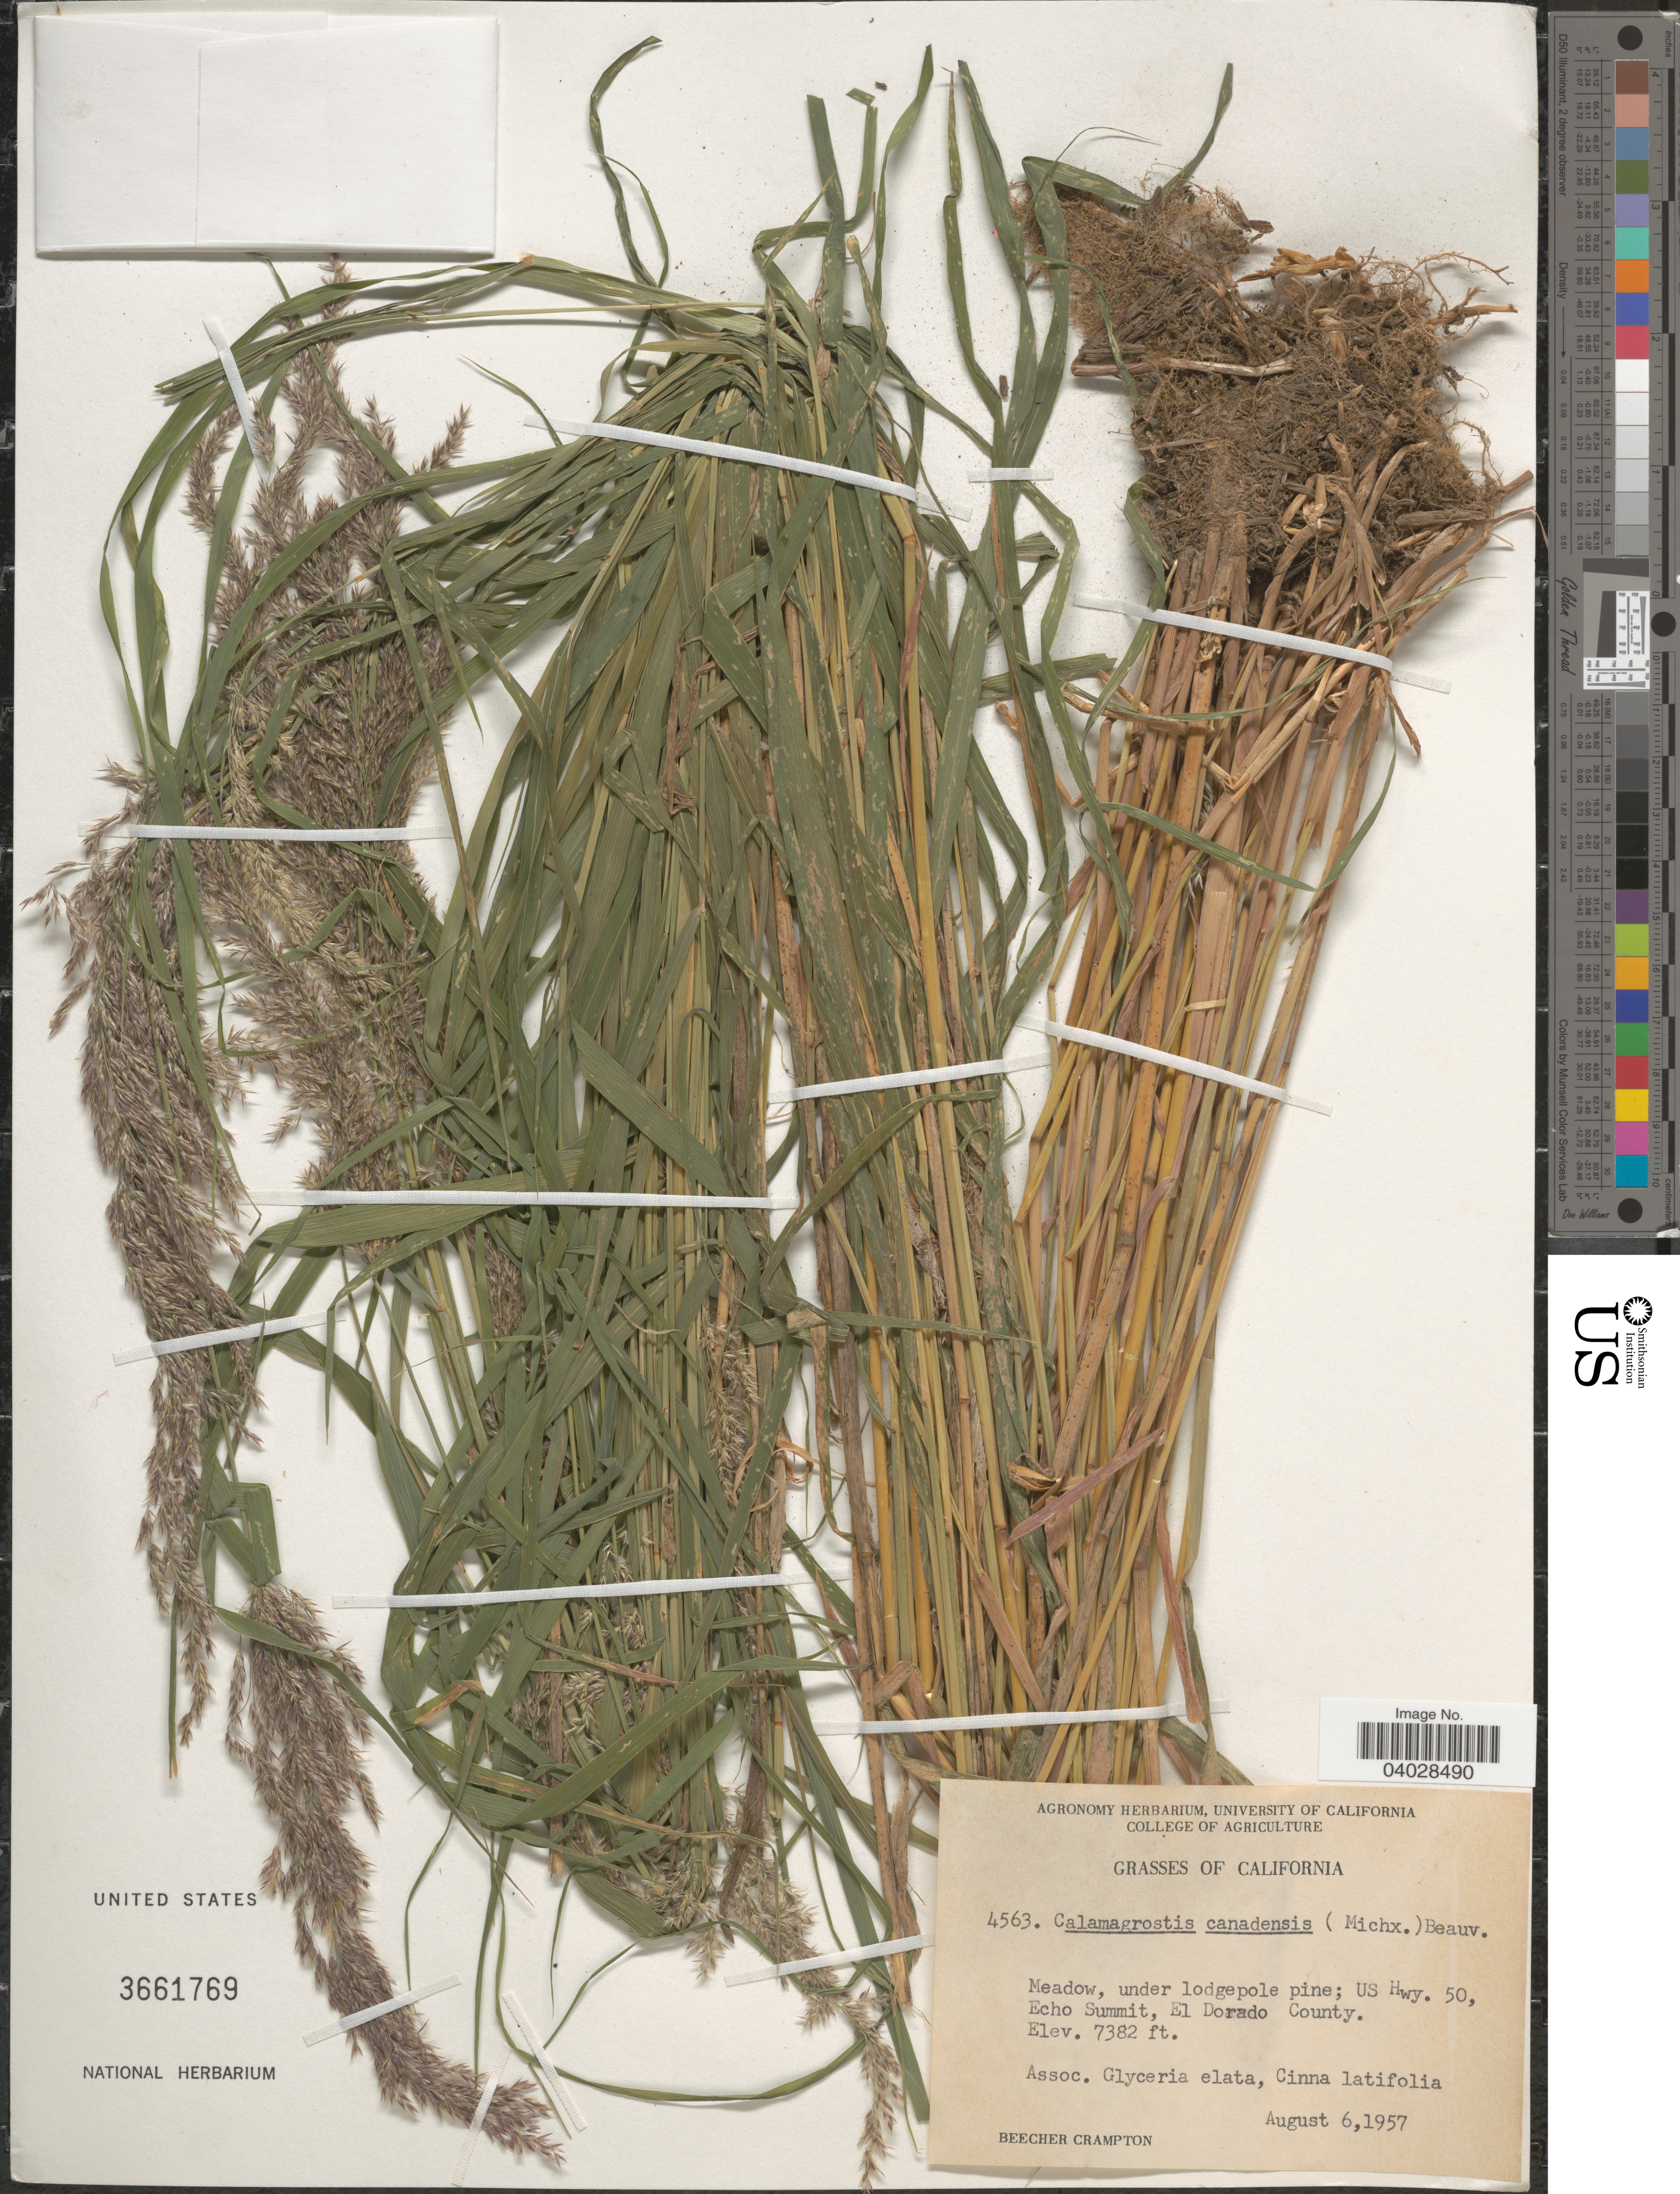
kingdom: Plantae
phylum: Tracheophyta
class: Liliopsida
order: Poales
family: Poaceae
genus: Calamagrostis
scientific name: Calamagrostis canadensis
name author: (Michx.) P. Beauv.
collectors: B. Crampton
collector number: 4563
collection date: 1957-08-06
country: United States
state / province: California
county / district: El Dorado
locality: US Hwy. 50, Echo Summit, El Dorado County.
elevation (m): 2250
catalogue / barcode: US 3661769